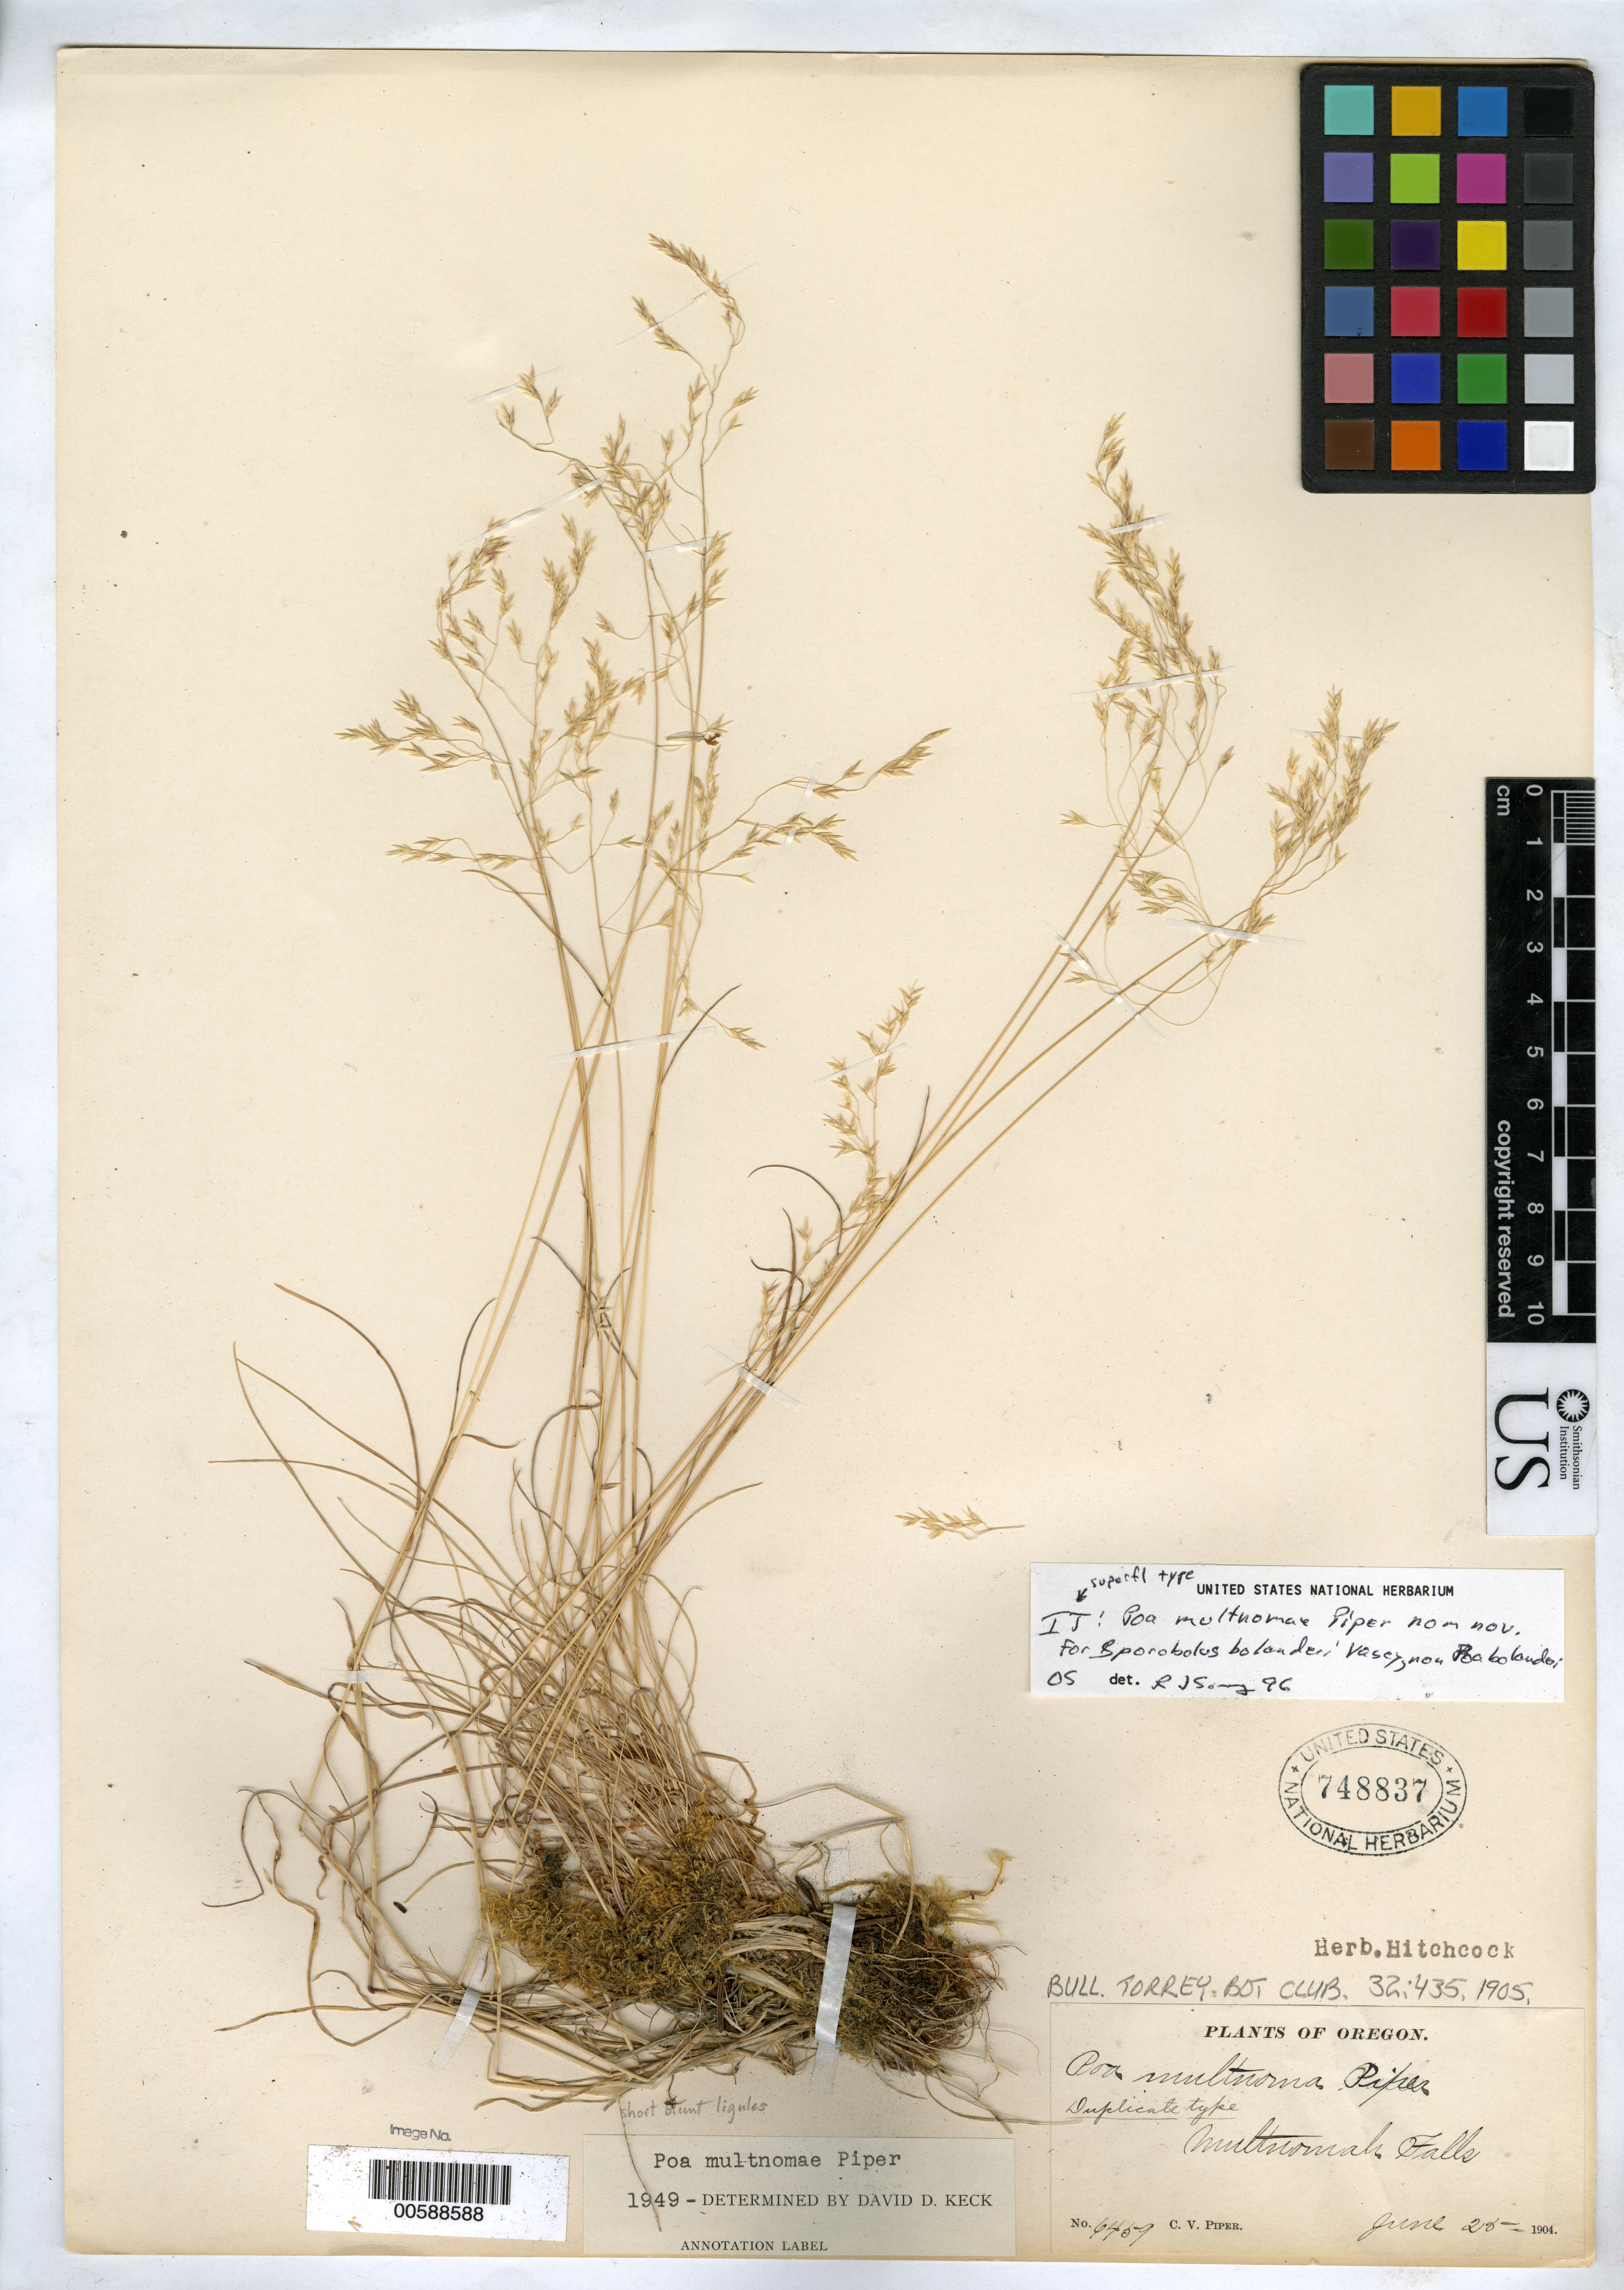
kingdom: Plantae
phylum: Tracheophyta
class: Liliopsida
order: Poales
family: Poaceae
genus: Poa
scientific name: Poa x multnomae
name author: Piper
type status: Isotype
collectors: C. V. Piper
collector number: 6459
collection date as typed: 25 Jun 1904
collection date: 1904-06-25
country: United States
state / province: Oregon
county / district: Multnomah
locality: Multnomah Falls.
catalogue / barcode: US 748837